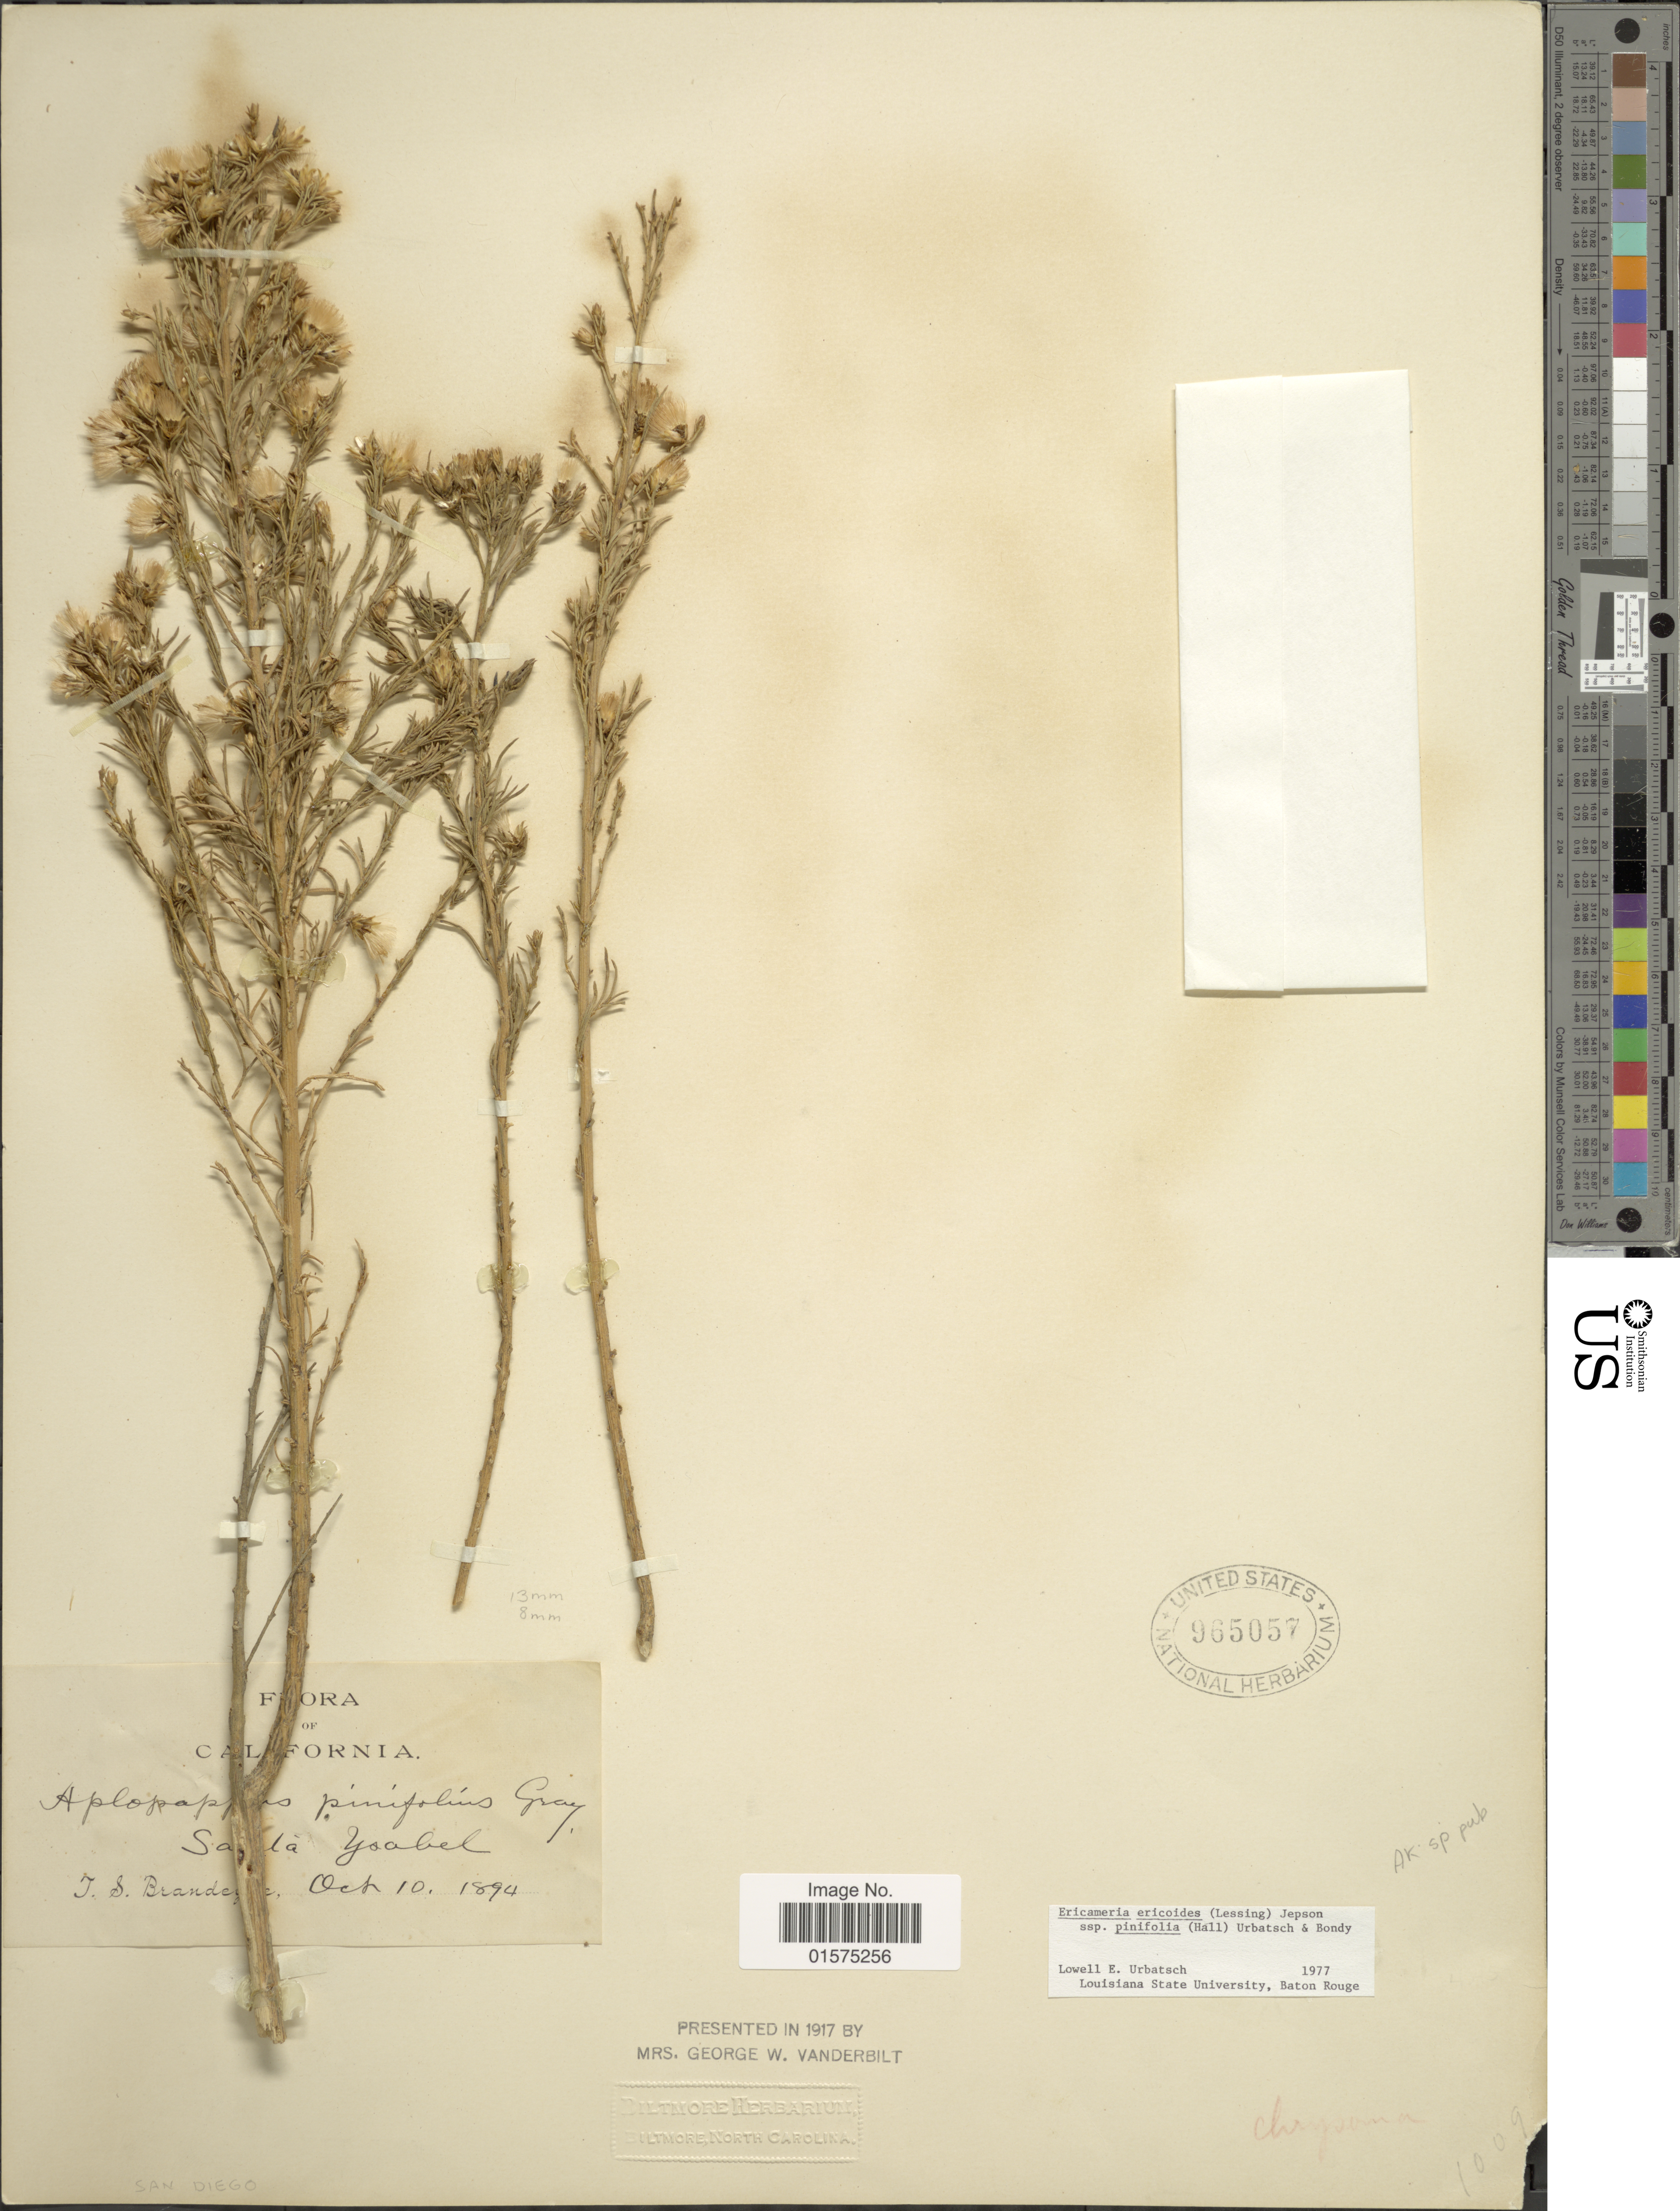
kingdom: Plantae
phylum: Tracheophyta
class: Magnoliopsida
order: Asterales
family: Asteraceae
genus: Ericameria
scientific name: Ericameria pinifolia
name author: (A. Gray) Hall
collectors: T. S. Brandegee (herbarium)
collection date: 1894-10-10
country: United States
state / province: California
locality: Santa Ysabel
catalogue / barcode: US 965057